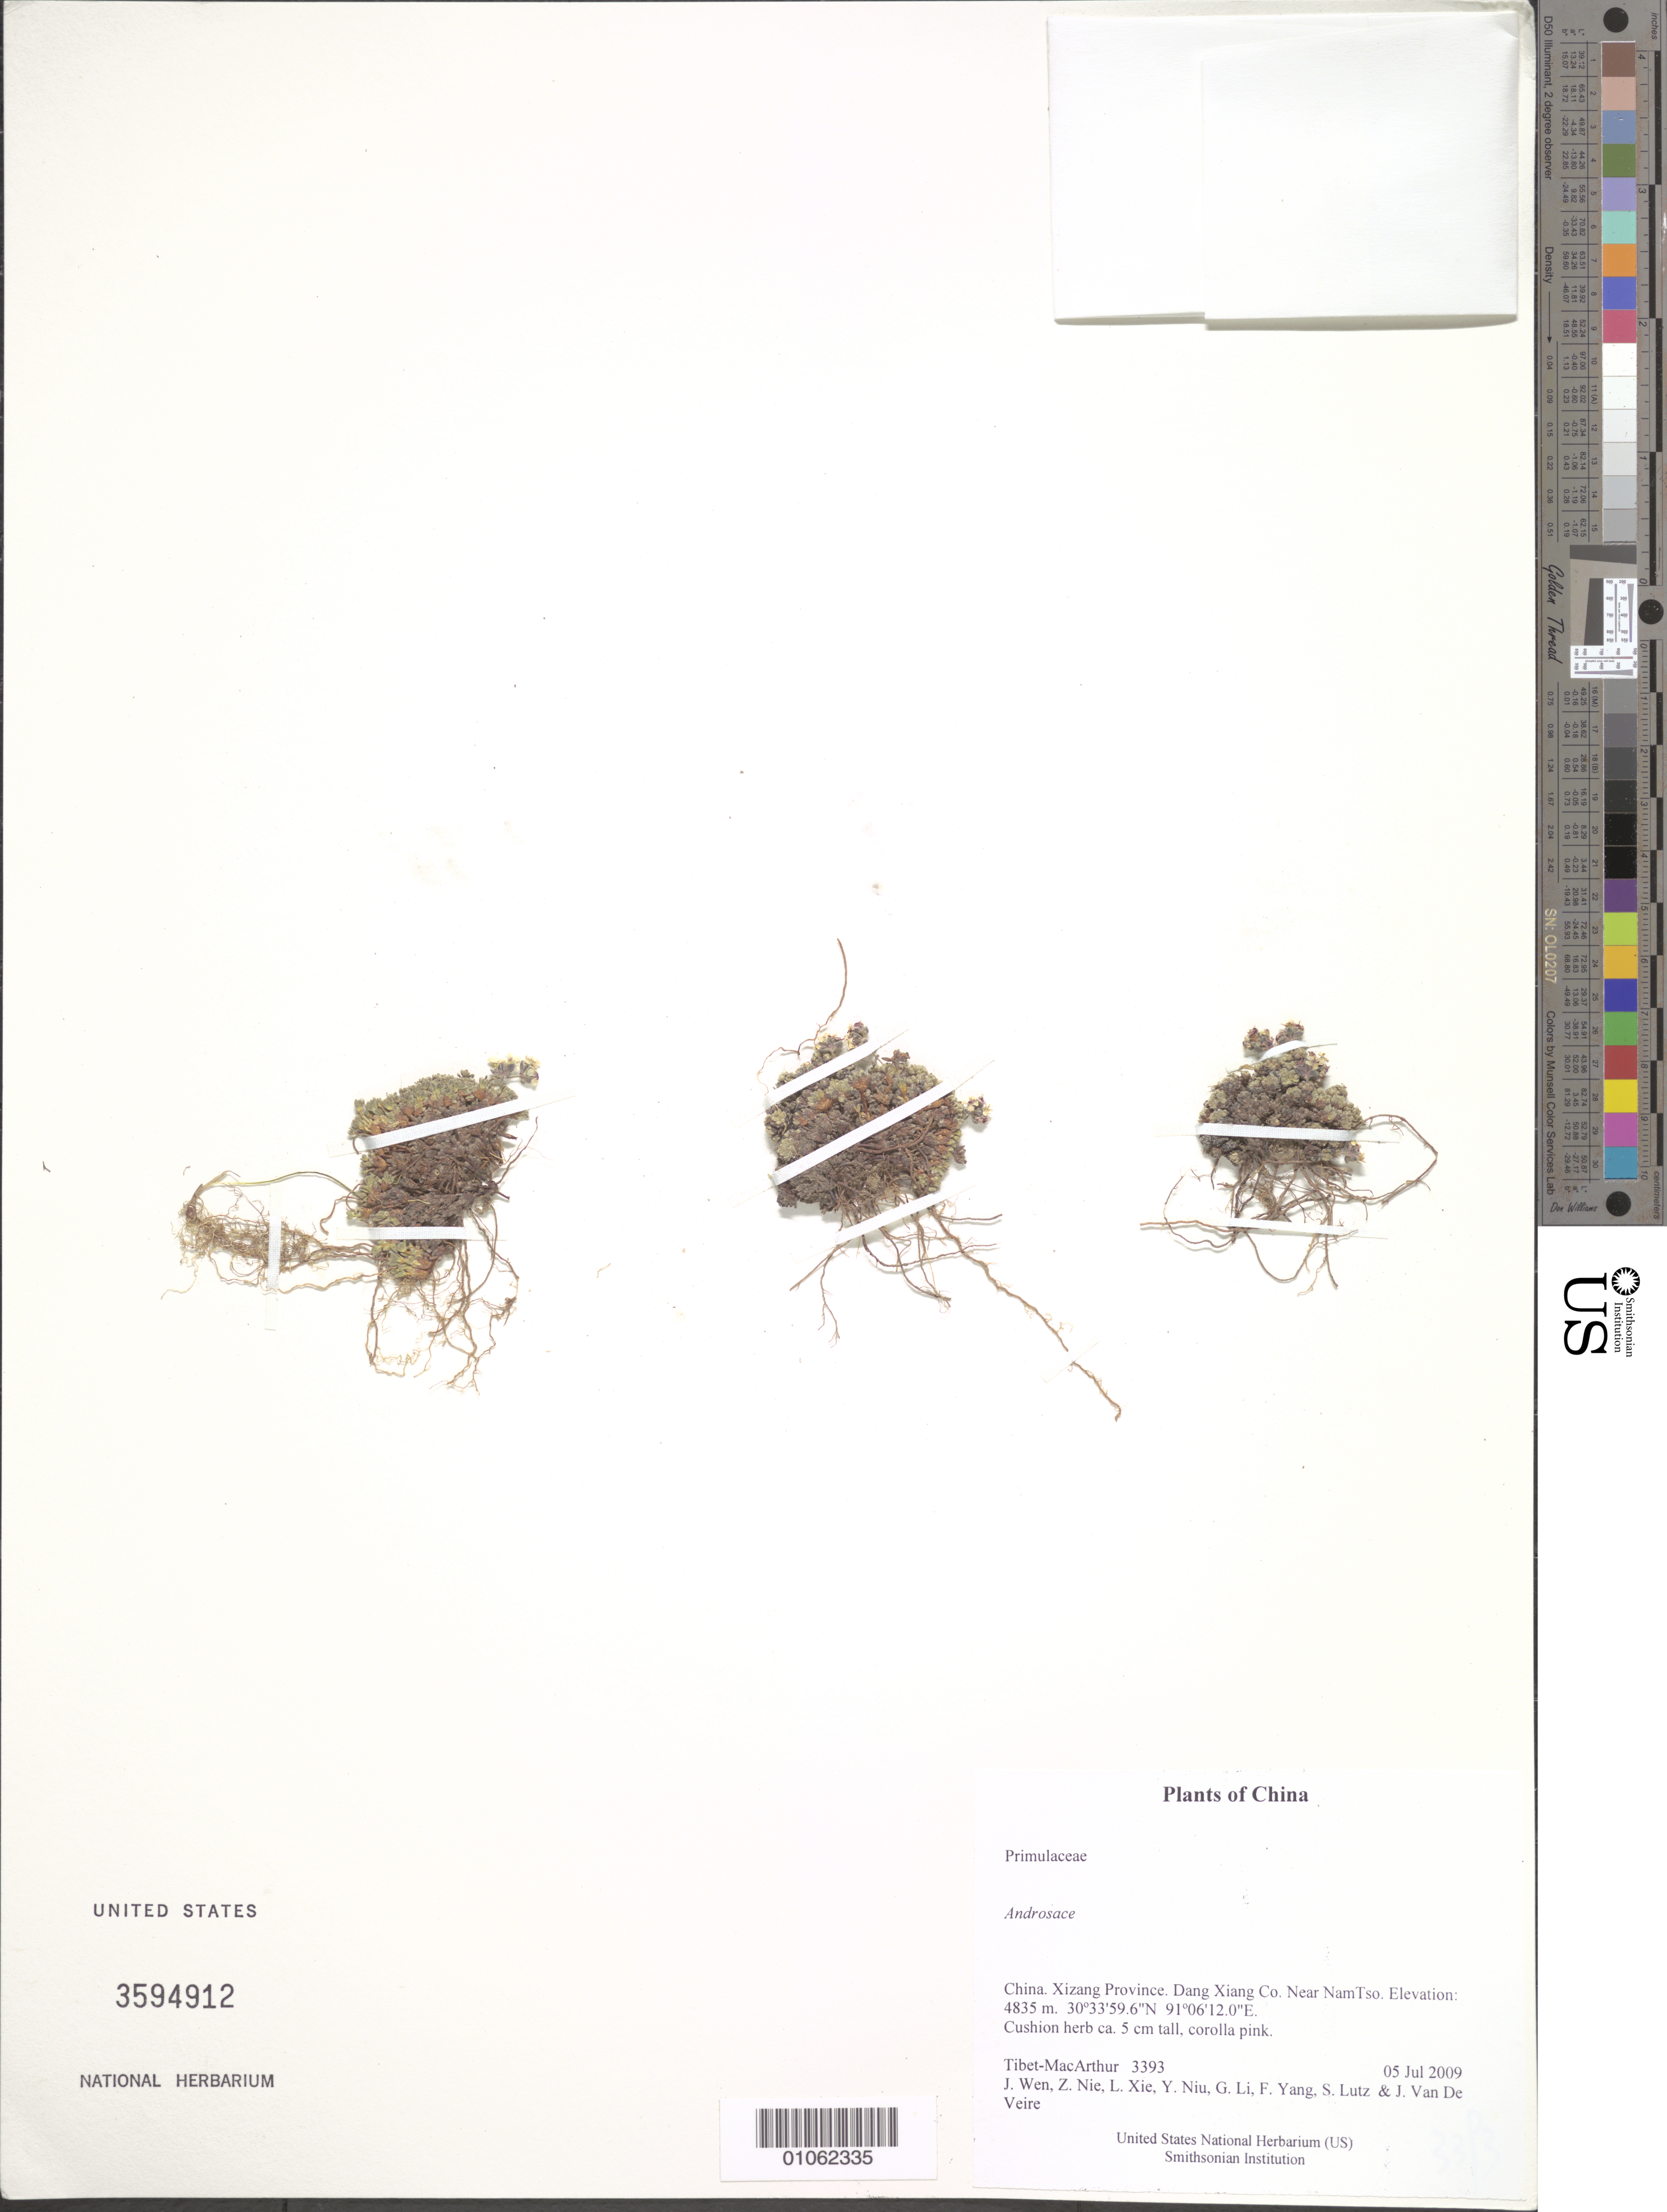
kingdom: Plantae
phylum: Tracheophyta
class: Magnoliopsida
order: Ericales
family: Primulaceae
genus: Androsace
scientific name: Androsace sp.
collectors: Tibet-MacArthur, J. Wen, Z. Nie, L. Xie, Y. Niu, G. Li, F. Yang, S. Lutz & J. Van De Veire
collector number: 3393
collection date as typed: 05 Jul 2009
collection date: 2009-07-05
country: China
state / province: Xizang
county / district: Dang Xiang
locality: Near NamTso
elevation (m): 4835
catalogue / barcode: US 3594912